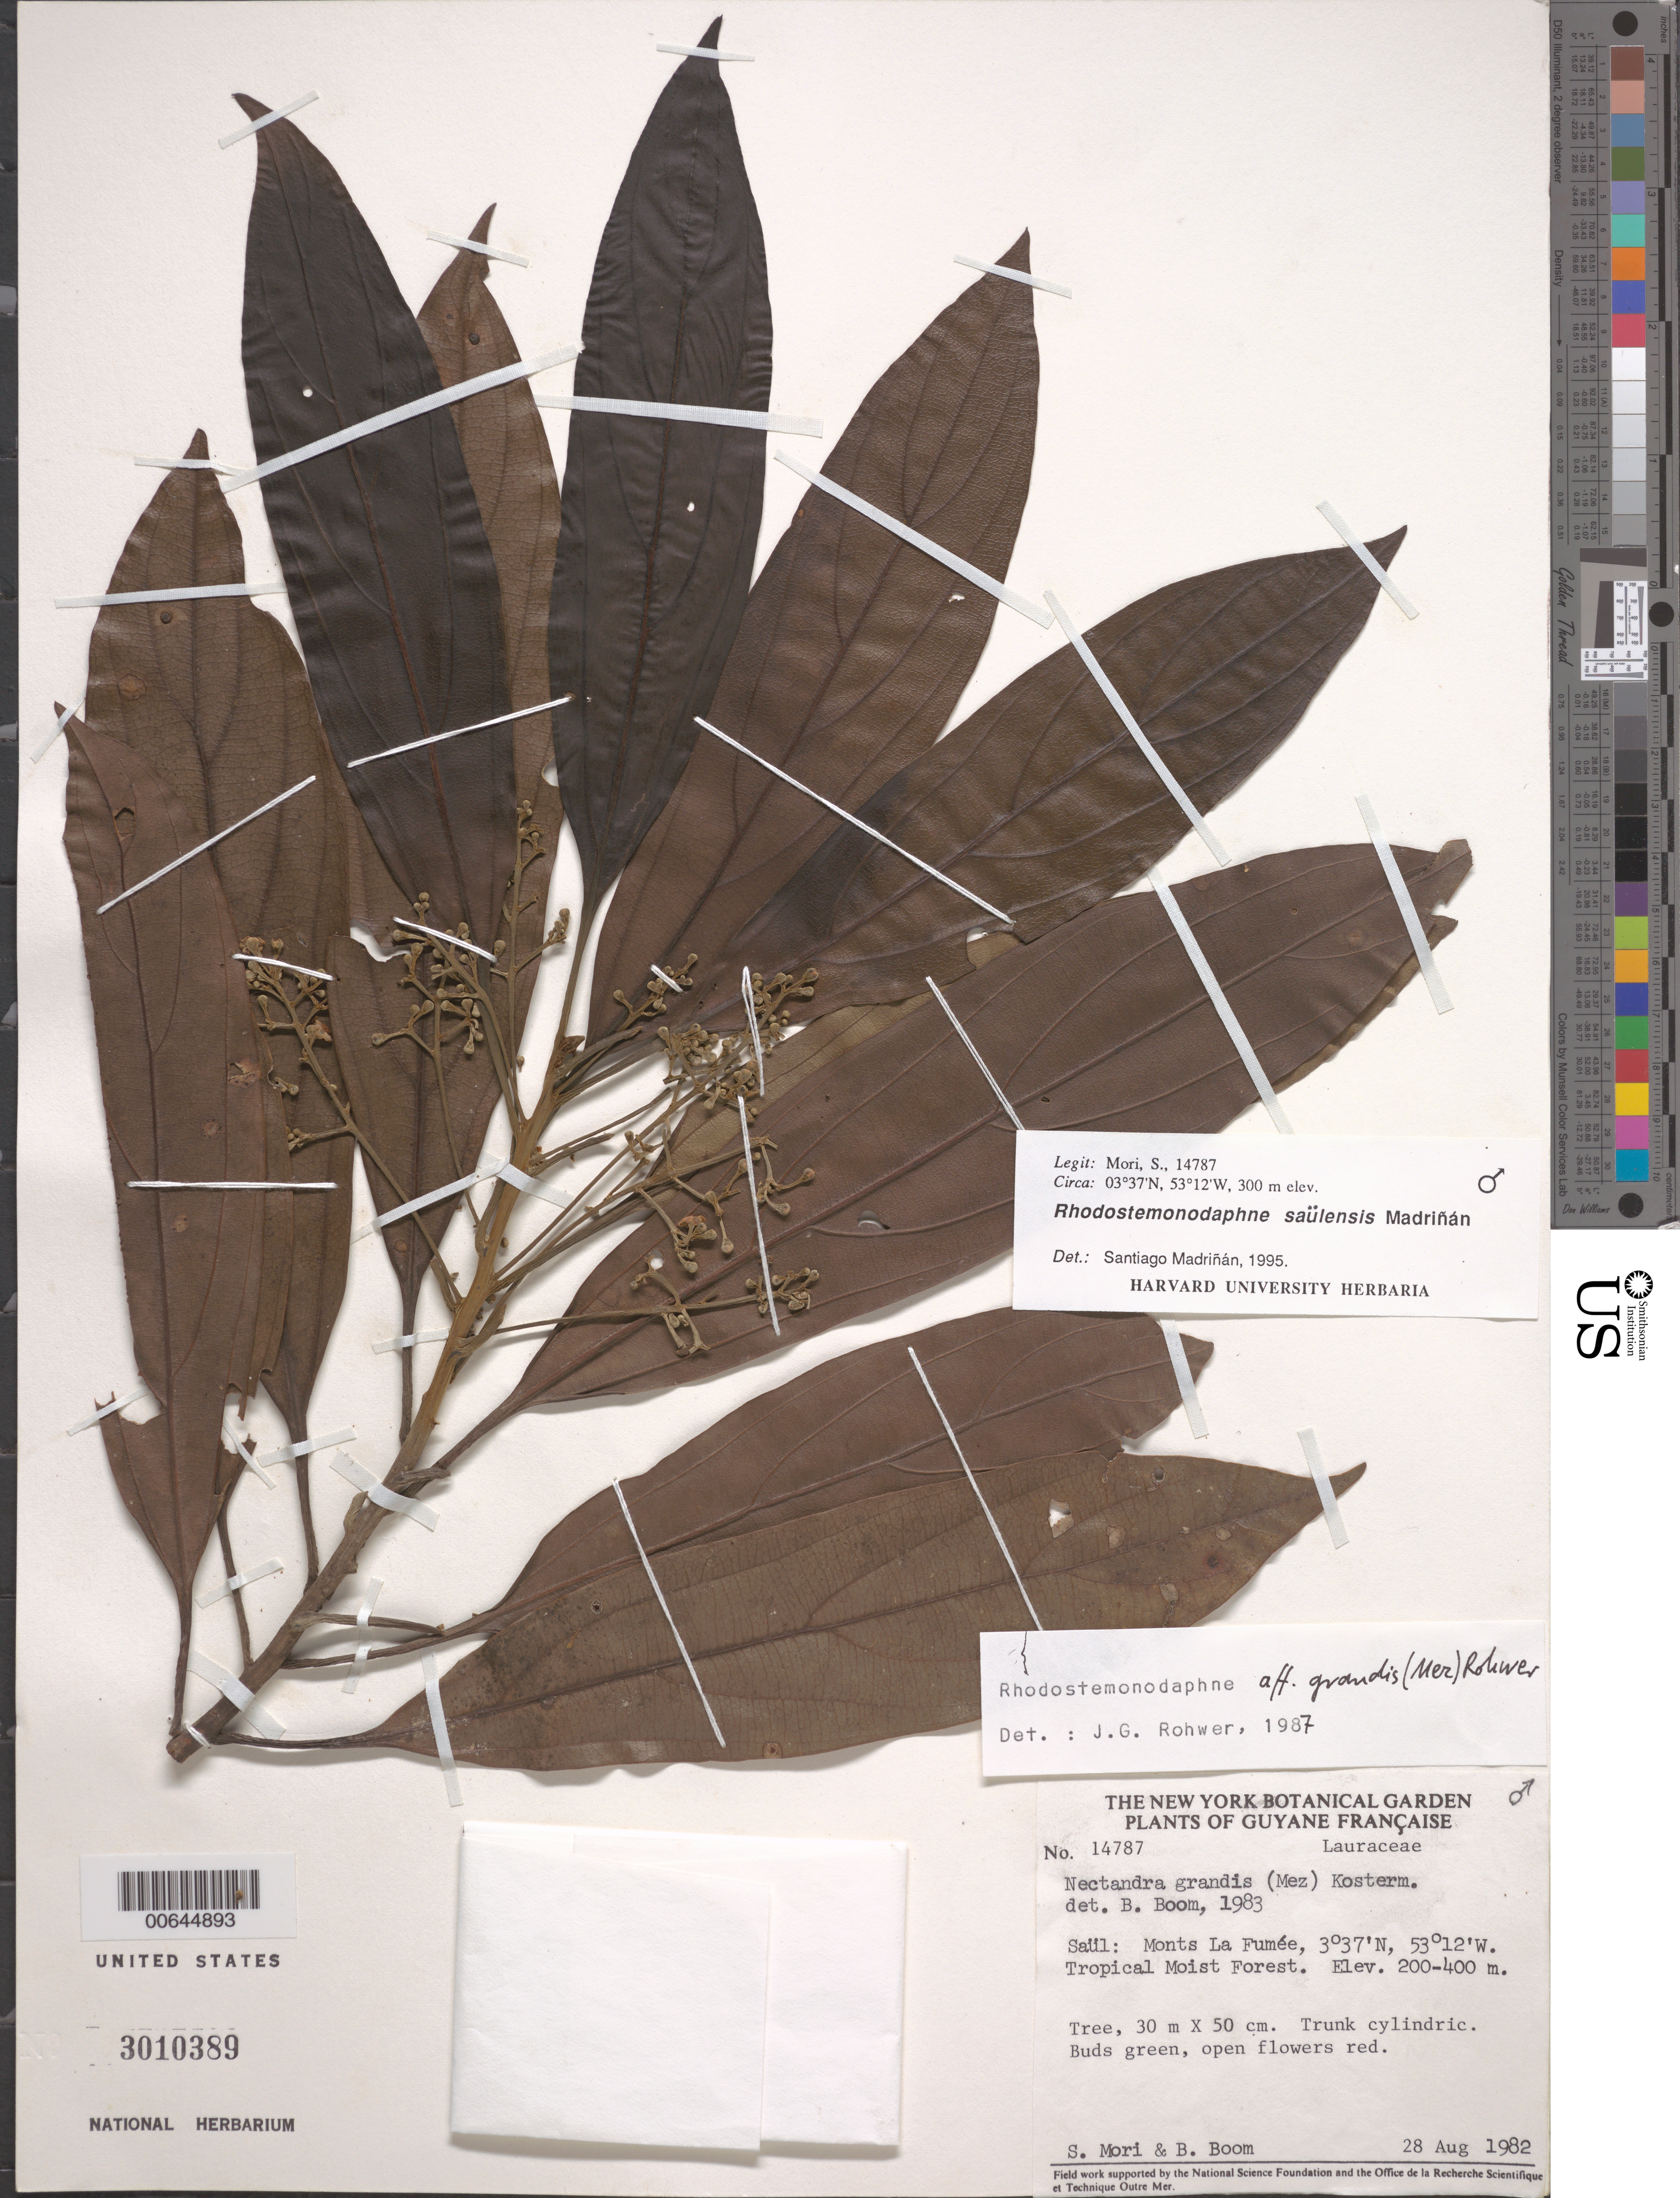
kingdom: Plantae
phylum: Tracheophyta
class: Magnoliopsida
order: Laurales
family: Lauraceae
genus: Rhodostemonodaphne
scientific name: Rhodostemonodaphne saulensis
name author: Madriñán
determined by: Madriñán, S.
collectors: S. Mori & B. M. Boom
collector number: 14787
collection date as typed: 28-Aug-82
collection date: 1982-08-28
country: French Guiana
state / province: Saint-Laurent-du-Maroni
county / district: Saül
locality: Saül, Monts La Fumée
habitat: Tropical moist forest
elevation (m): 200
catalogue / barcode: US 3010389